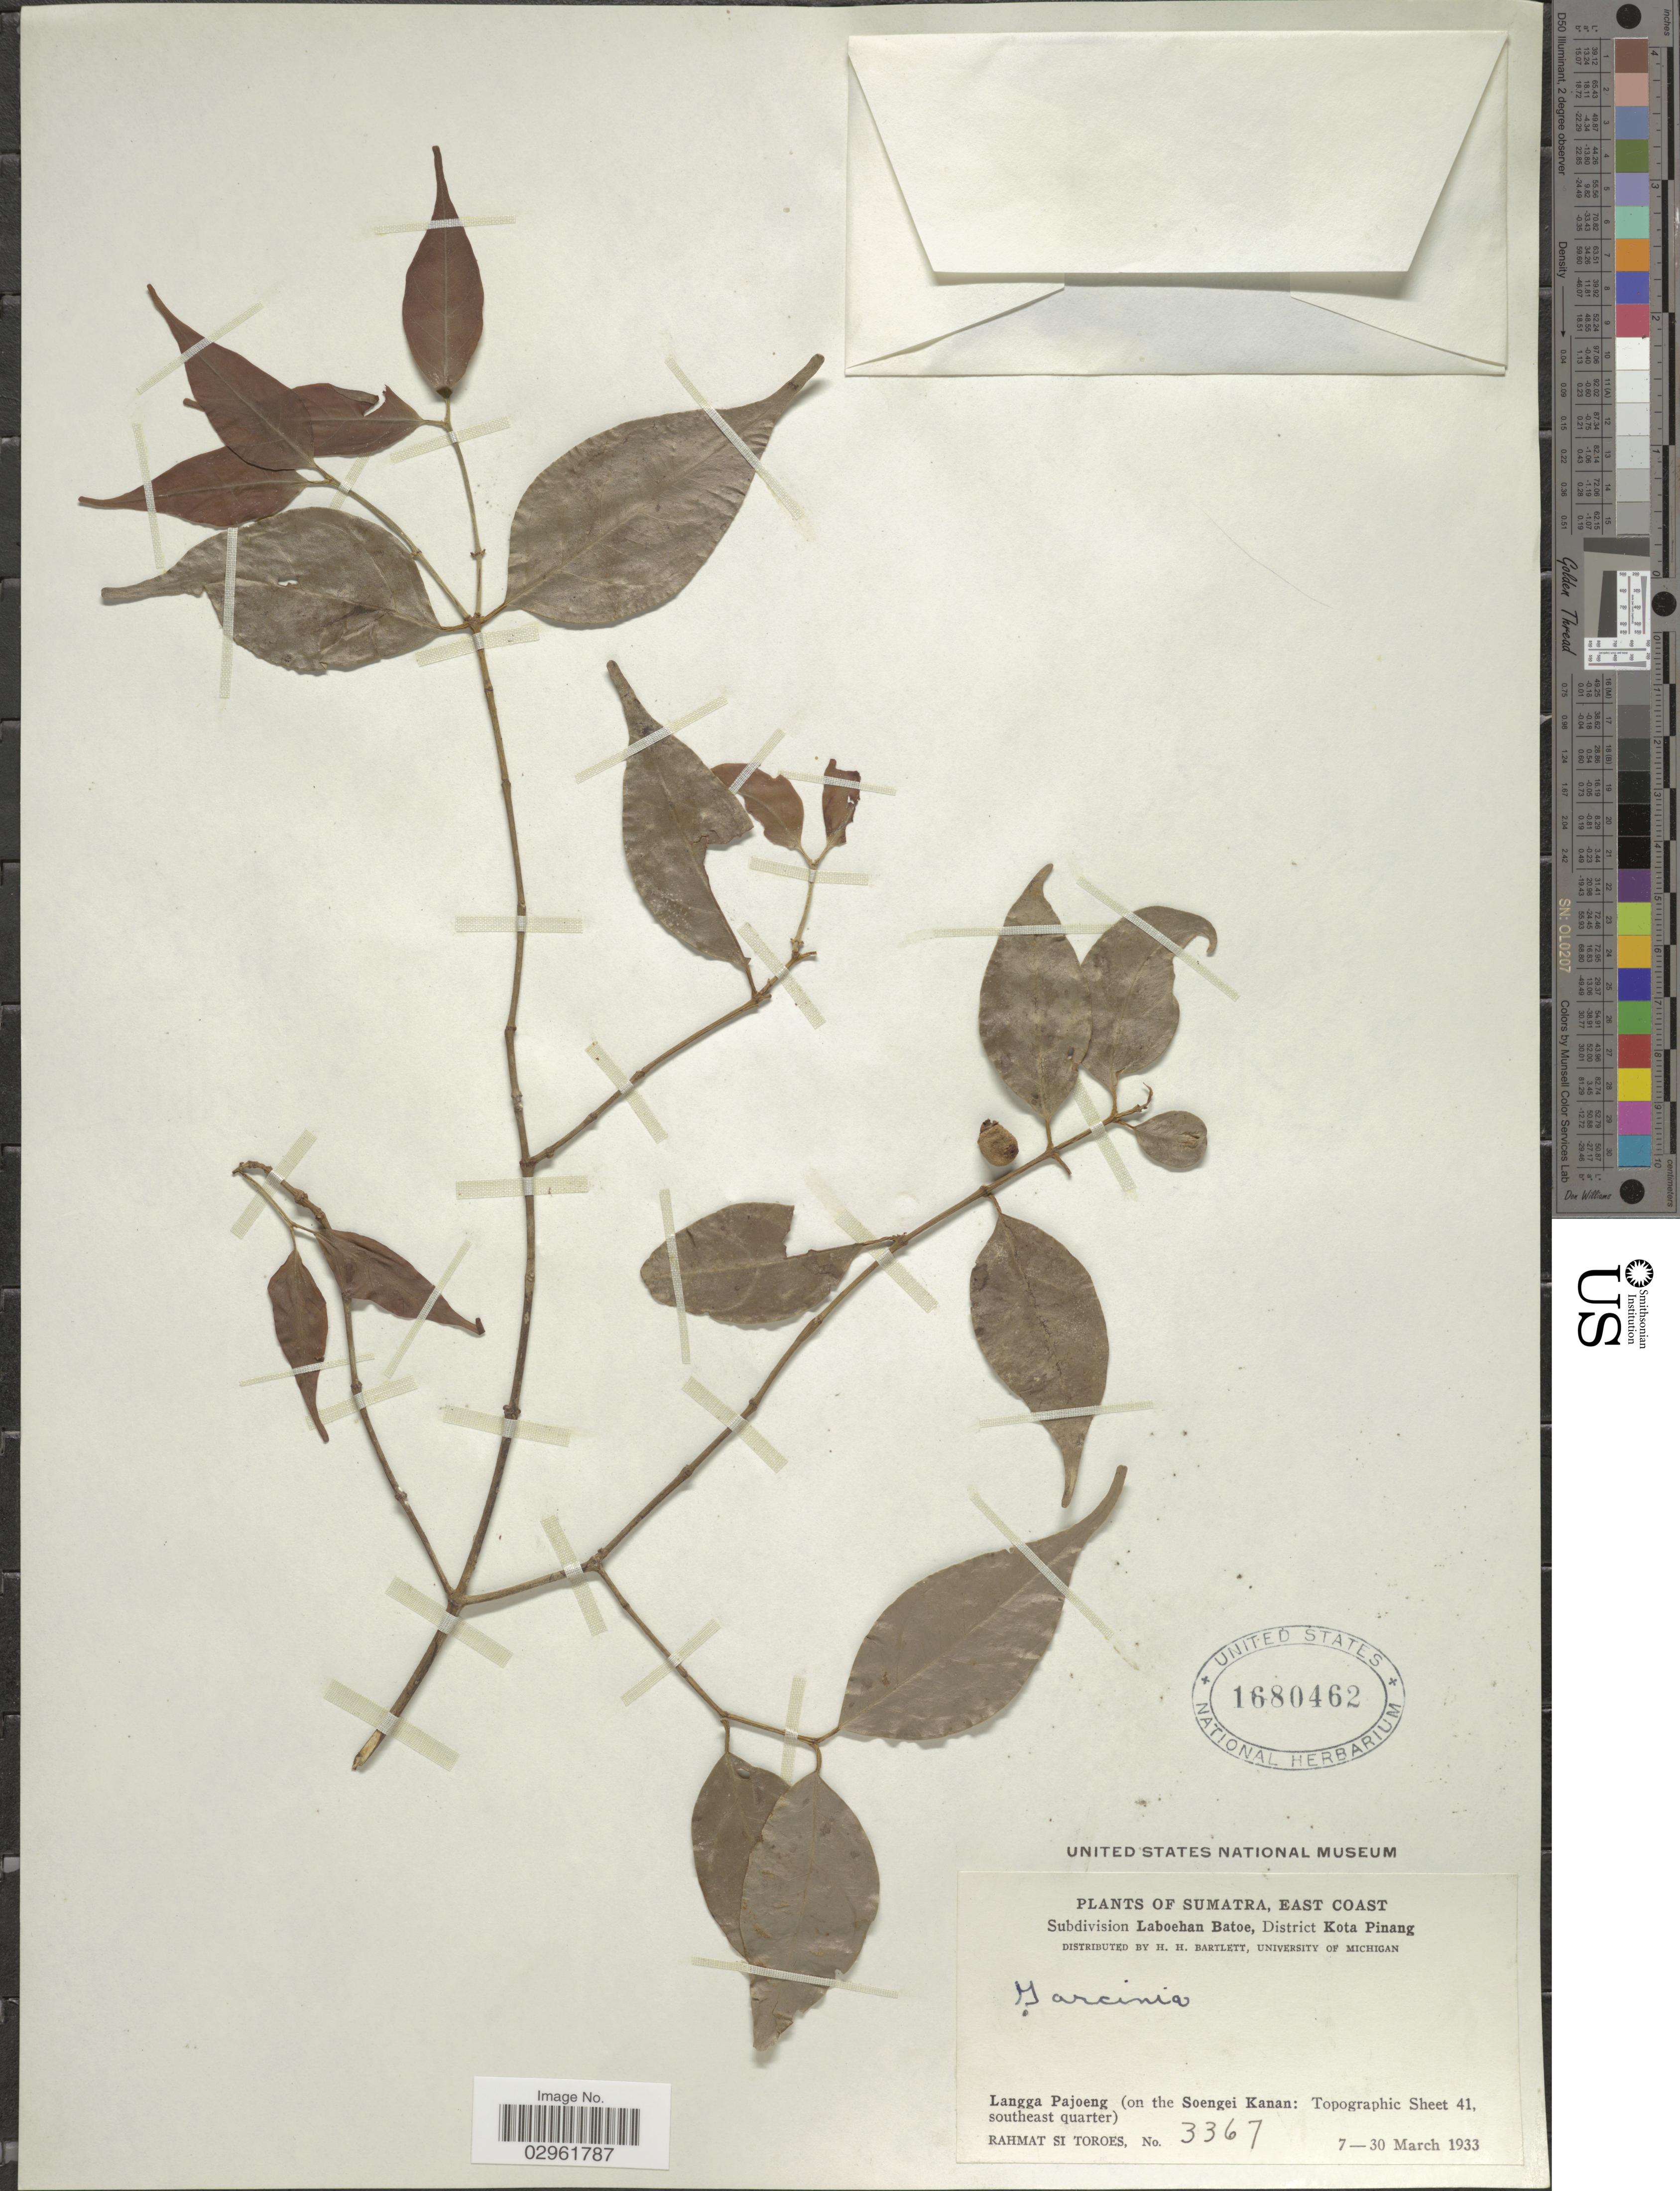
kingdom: Plantae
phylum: Tracheophyta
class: Magnoliopsida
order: Malpighiales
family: Clusiaceae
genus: Garcinia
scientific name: Garcinia sp.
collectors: Rahmat Si Boeea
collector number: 3367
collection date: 1933-03-07/1933-03-30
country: Indonesia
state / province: Sumatra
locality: East Coast, Subdivision Laboehan Batoe, District Kota Pinang, Langga Pajoeng (on the Soengei Kanan: Topographic Sheet 41, southeast quarter).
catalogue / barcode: US 1680462